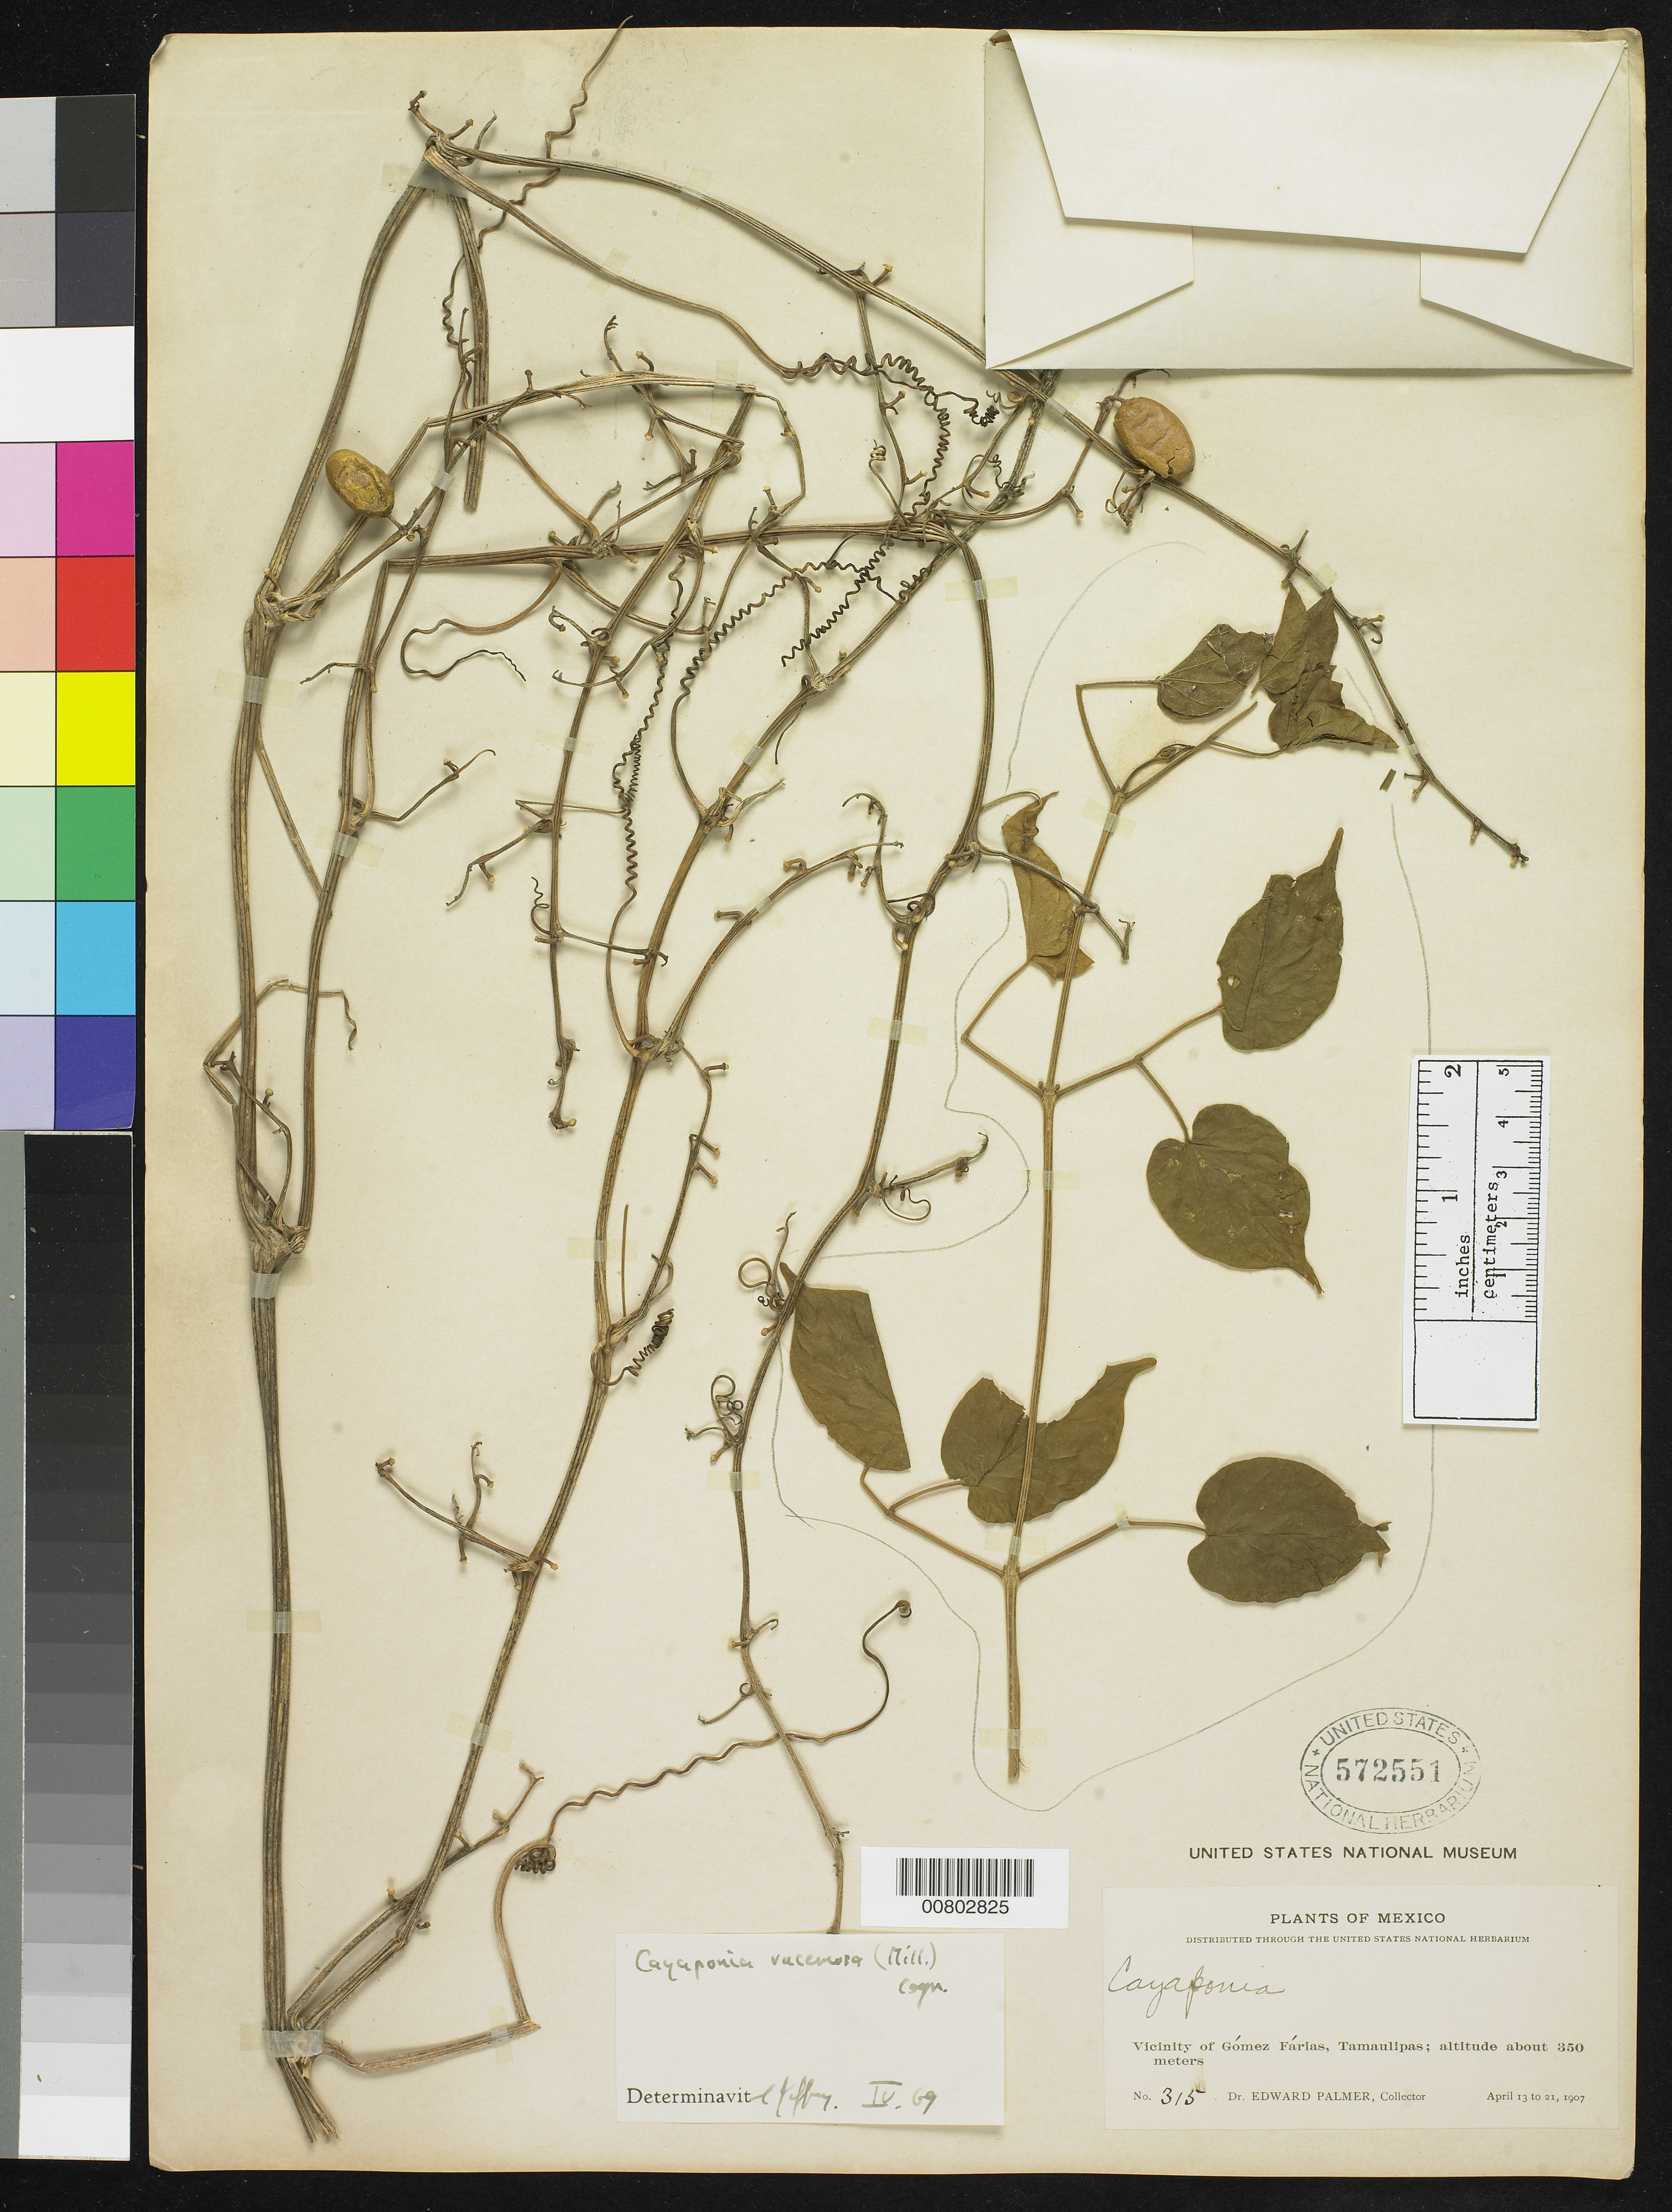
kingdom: Plantae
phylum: Tracheophyta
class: Magnoliopsida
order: Cucurbitales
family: Cucurbitaceae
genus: Cayaponia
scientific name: Cayaponia racemosa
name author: (Mill.) Cogn.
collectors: E. Palmer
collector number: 315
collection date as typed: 13 Apr 1907 to 21 Apr 1907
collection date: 1907-04-13/1907-04-21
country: Mexico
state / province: Tamaulipas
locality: Vicinity of Gómez Farias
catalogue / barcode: US 572551